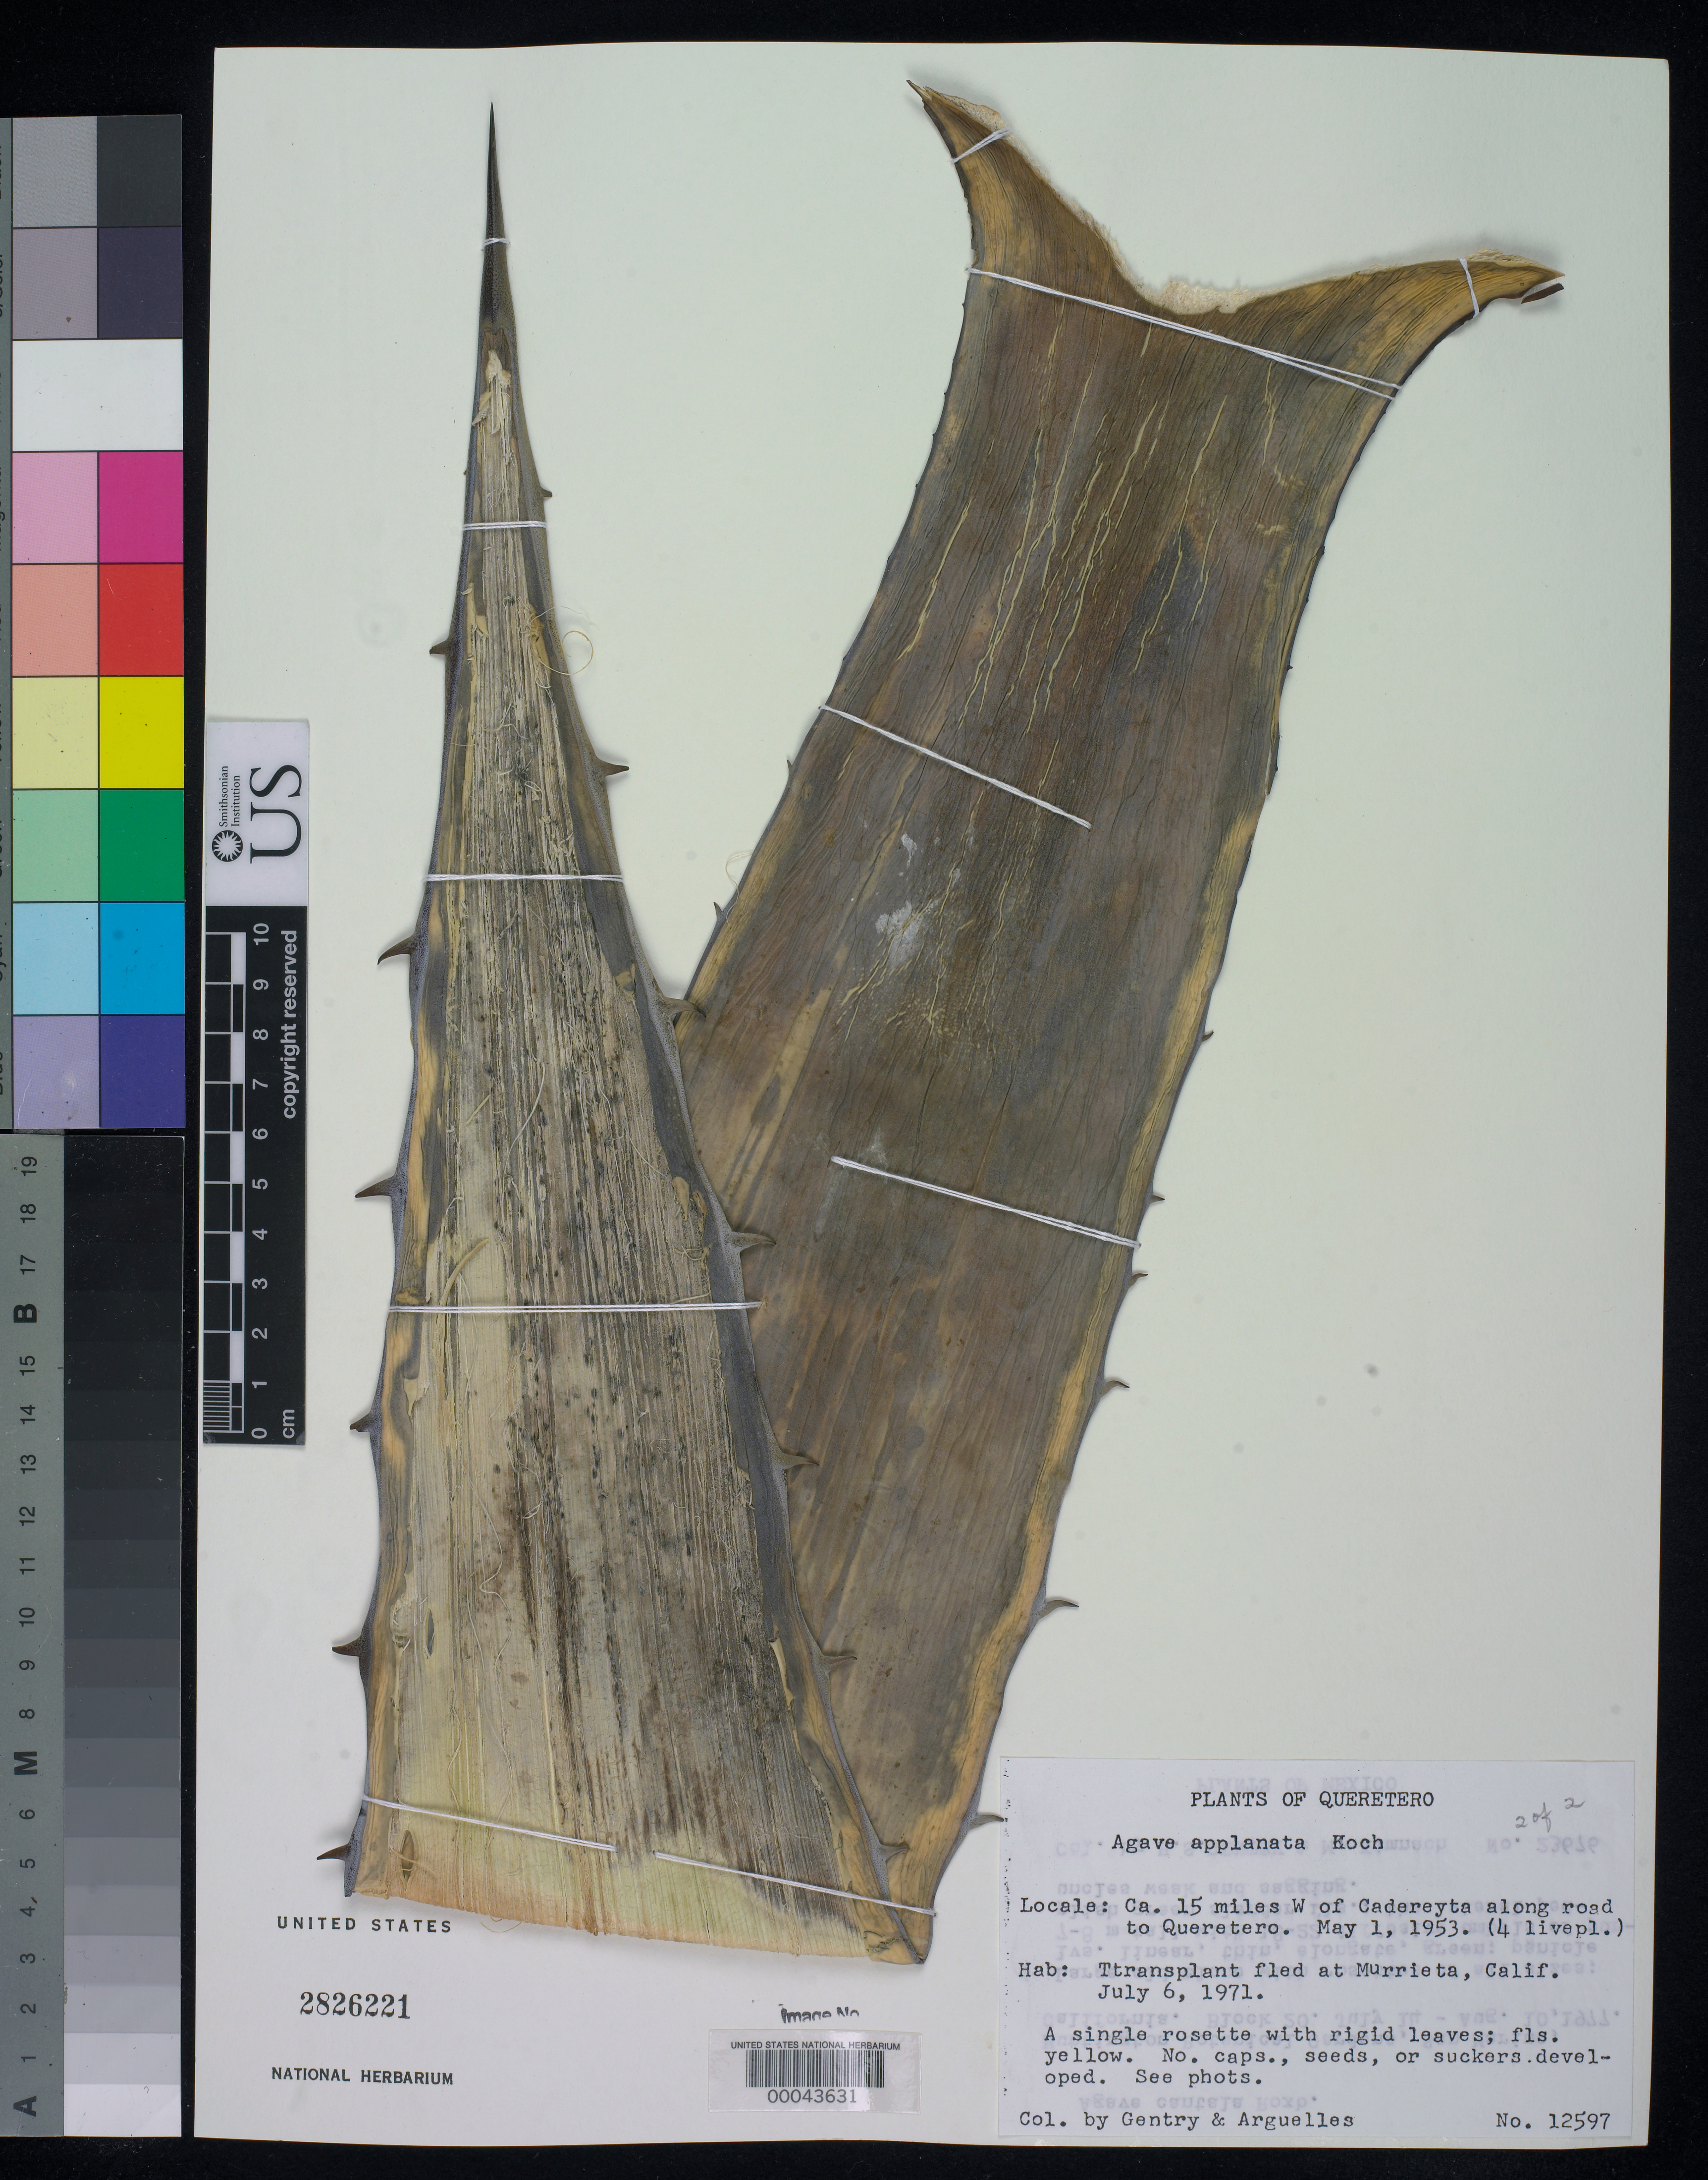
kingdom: Plantae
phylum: Tracheophyta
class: Liliopsida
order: Asparagales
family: Asparagaceae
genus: Agave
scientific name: Agave applanata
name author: Lem. ex Jacobi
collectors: H. S. Gentry & J. Arguelles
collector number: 12597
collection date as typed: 01 May 1953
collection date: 1953-05-01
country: Mexico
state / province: Querétaro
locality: Ca 15 mi W of Cadereyta along road to queratero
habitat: Transplant fled at murrieta, ca, 6 jul 1971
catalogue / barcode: US 2826221